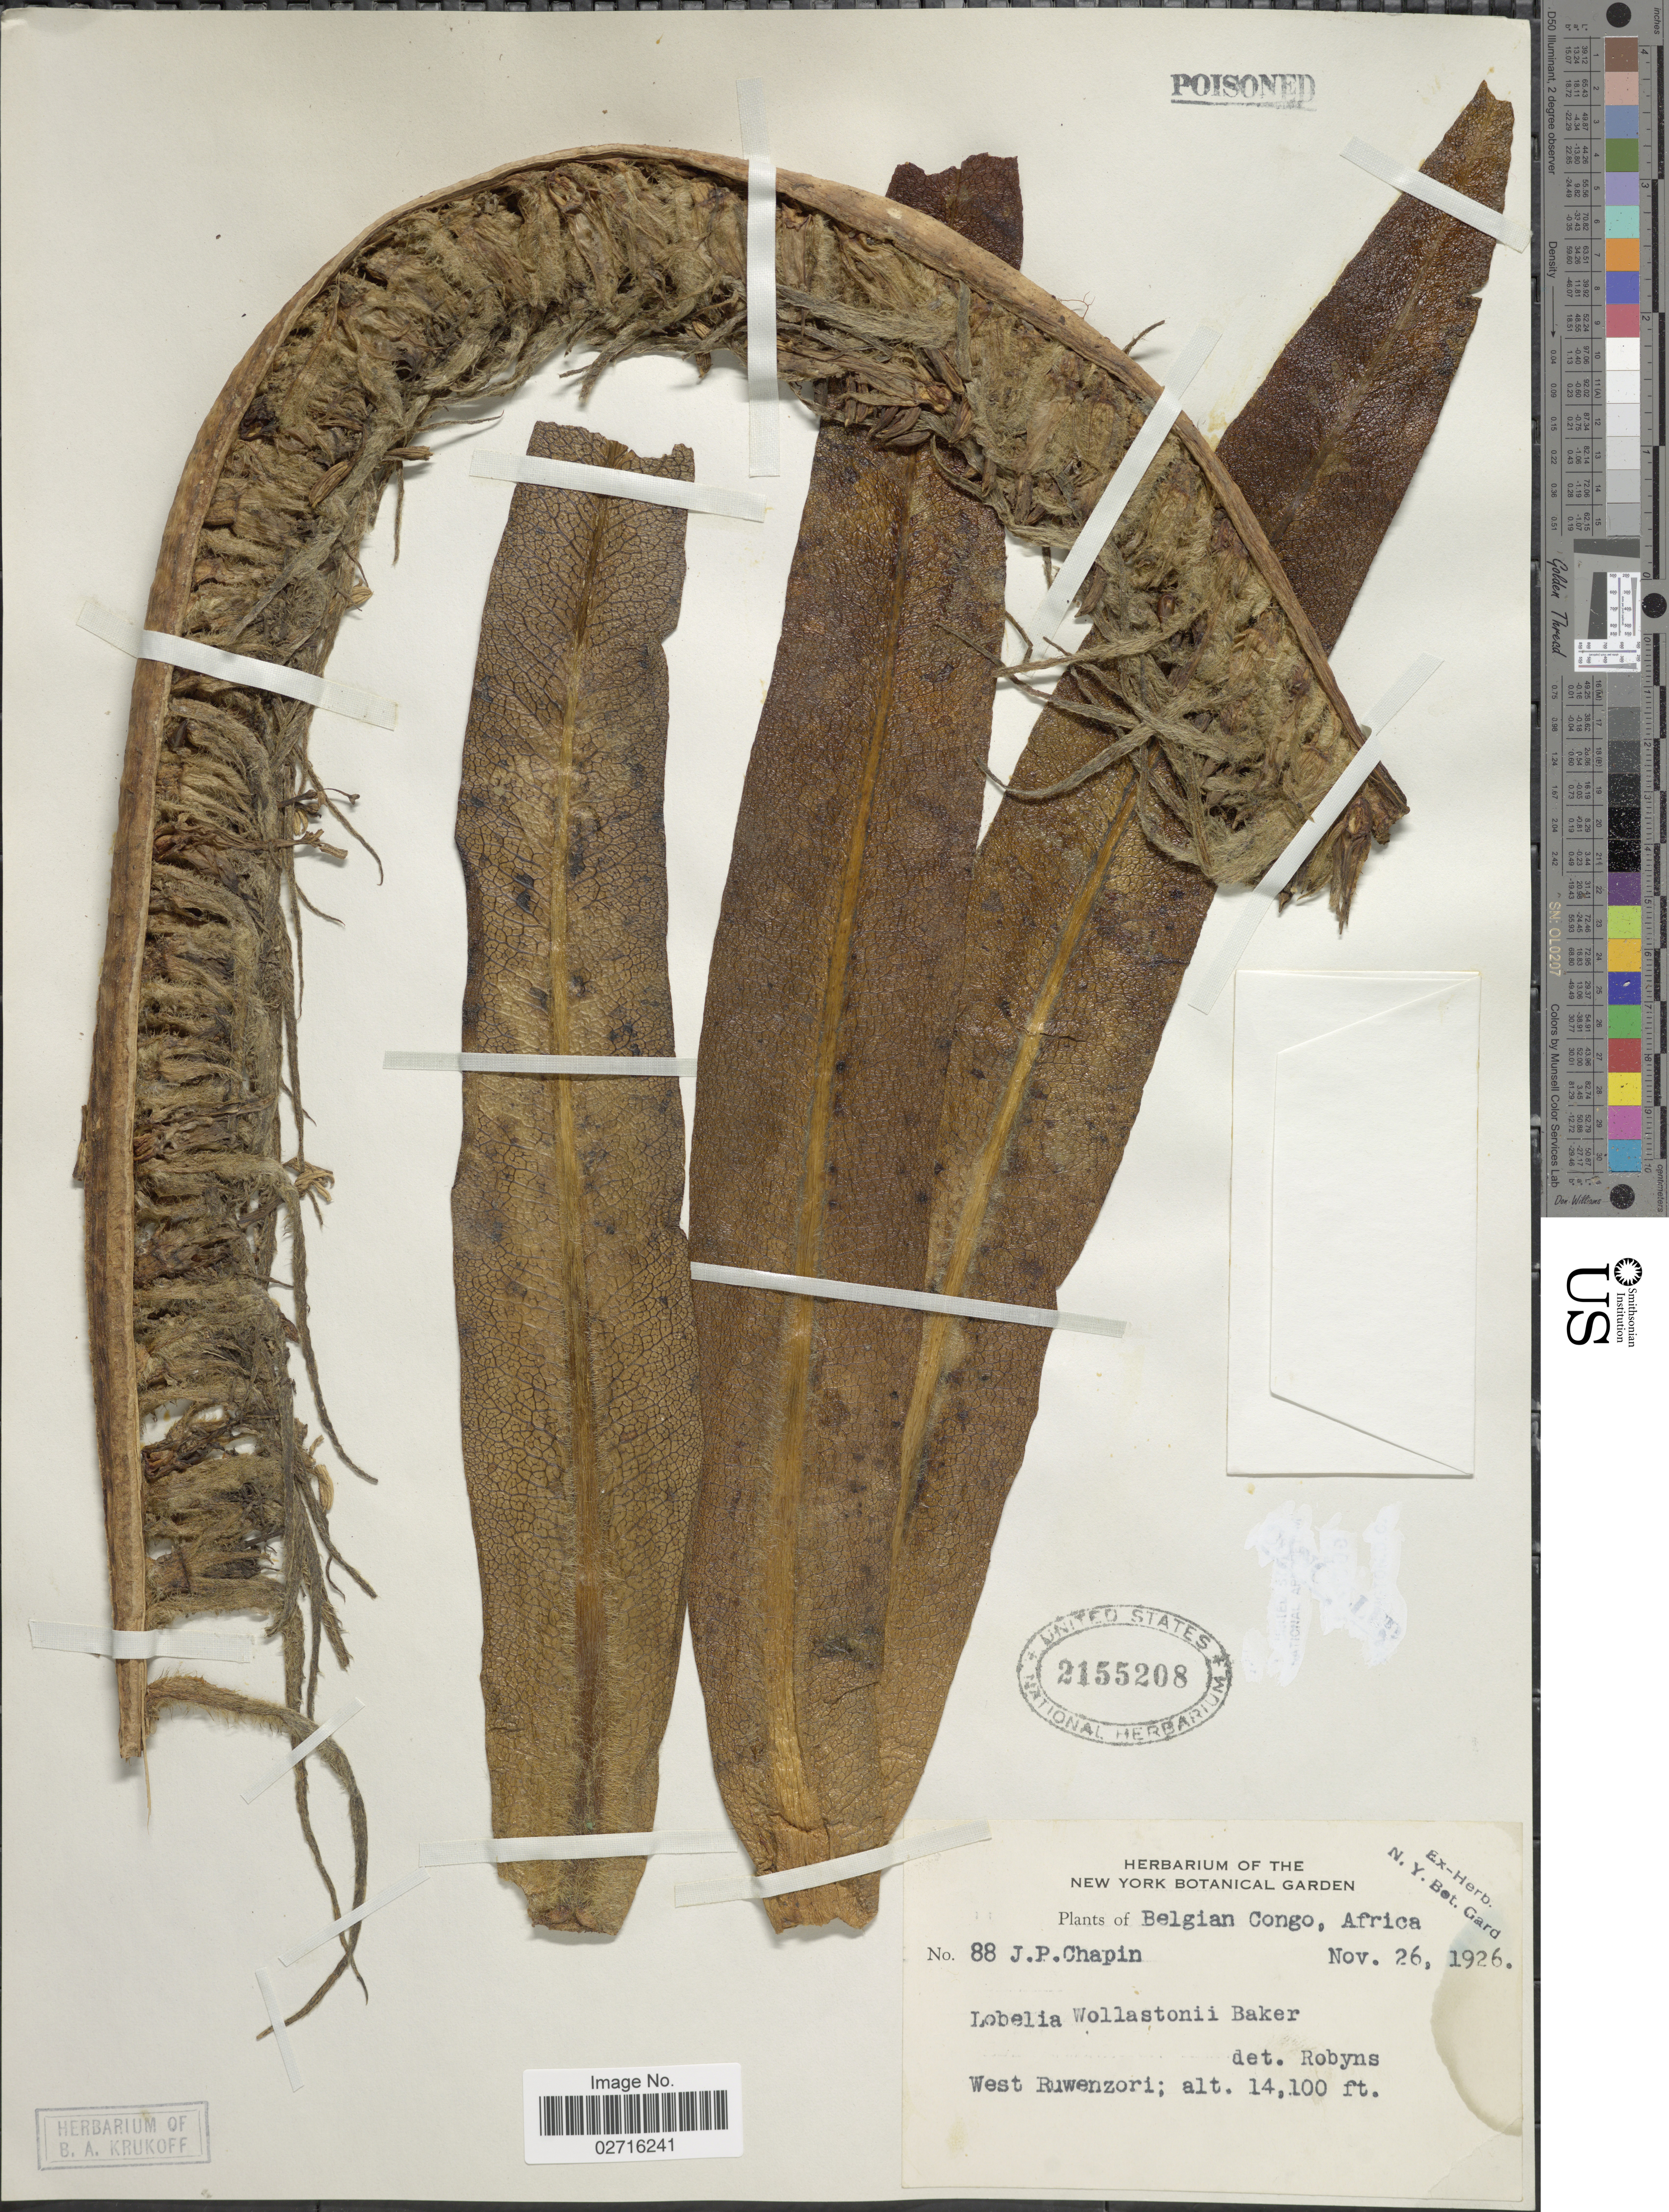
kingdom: Plantae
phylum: Tracheophyta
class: Magnoliopsida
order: Asterales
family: Campanulaceae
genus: Lobelia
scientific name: Lobelia wollastonii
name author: Baker f.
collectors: J. Chapin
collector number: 88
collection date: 1926-11-26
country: Congo, Democratic Republic of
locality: Begian Congo, West Ruwenzori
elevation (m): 4298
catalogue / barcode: US 2155208